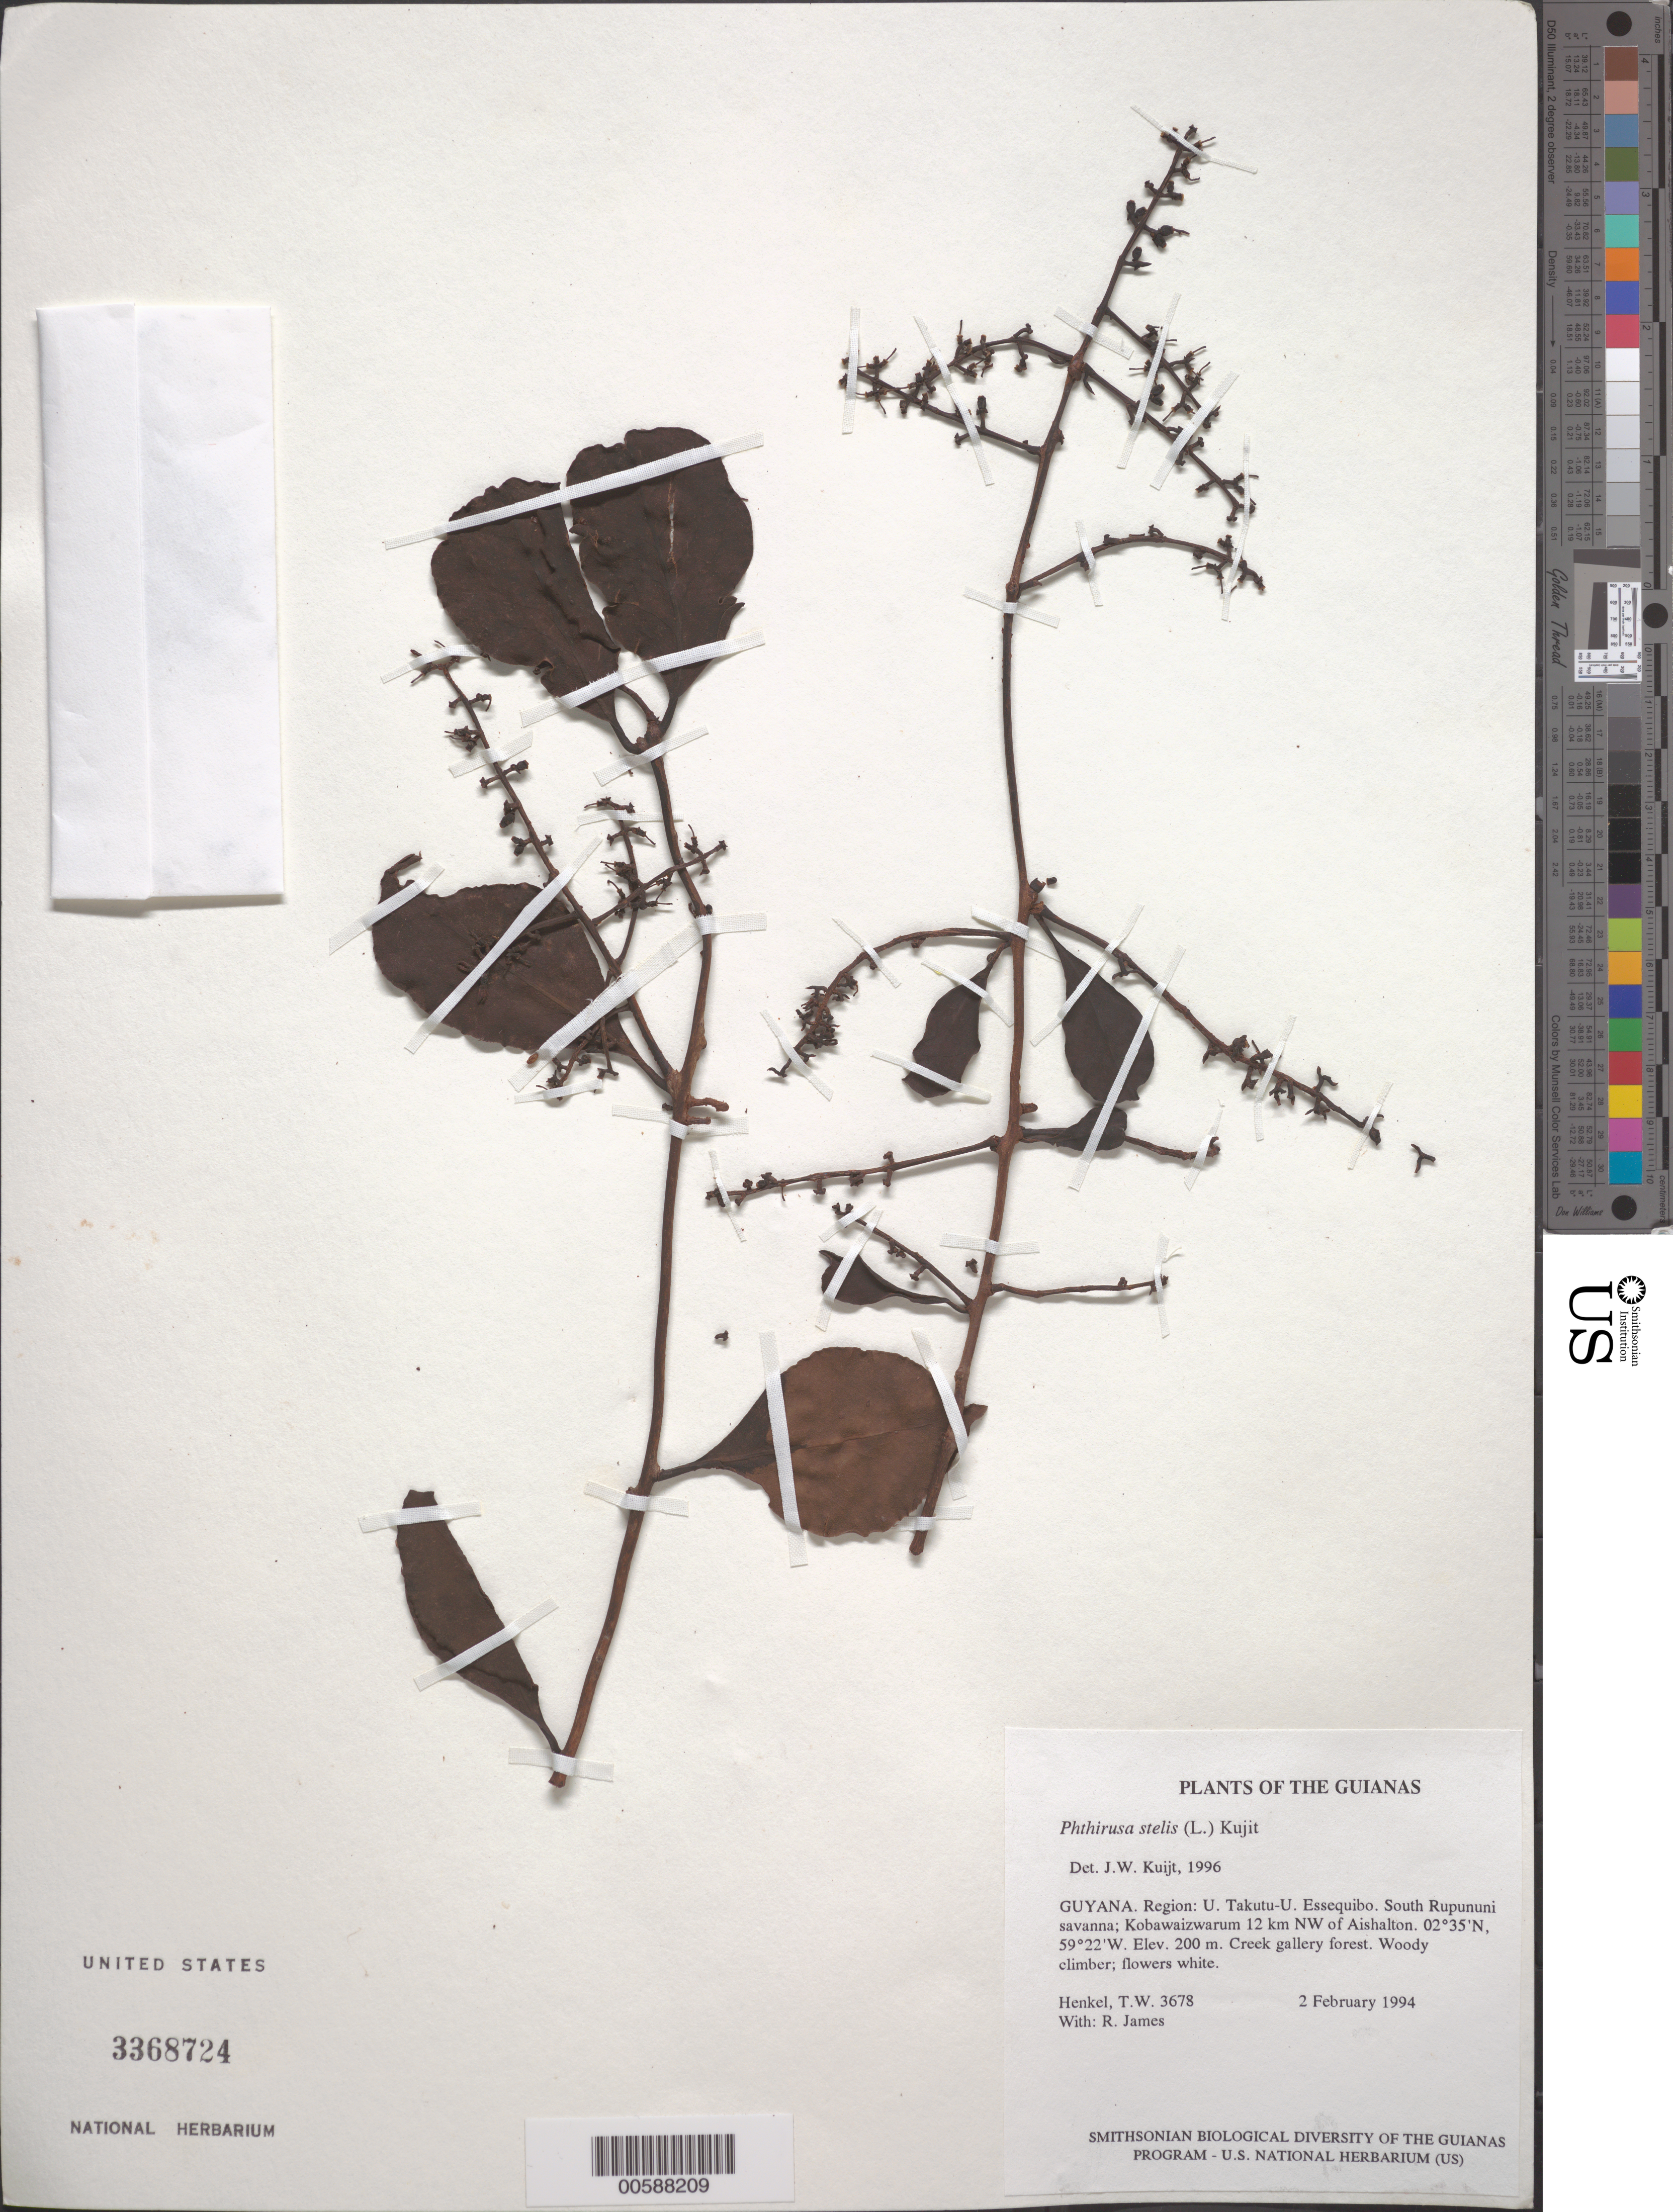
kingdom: Plantae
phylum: Tracheophyta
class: Magnoliopsida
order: Santalales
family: Loranthaceae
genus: Phthirusa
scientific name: Phthirusa stelis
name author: (L.) Kuijt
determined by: Kuijt, Job, (CANADA)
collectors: T. Henkel & R. James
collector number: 3678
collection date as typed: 2 February 1994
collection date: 1994-02-02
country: Guyana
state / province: U. Takutu-U. Essequibo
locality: South Rupununi savanna; Kobawaizwarum 12 km NW of Aishalton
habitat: Creek gallery forest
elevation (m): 200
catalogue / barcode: US 3368724